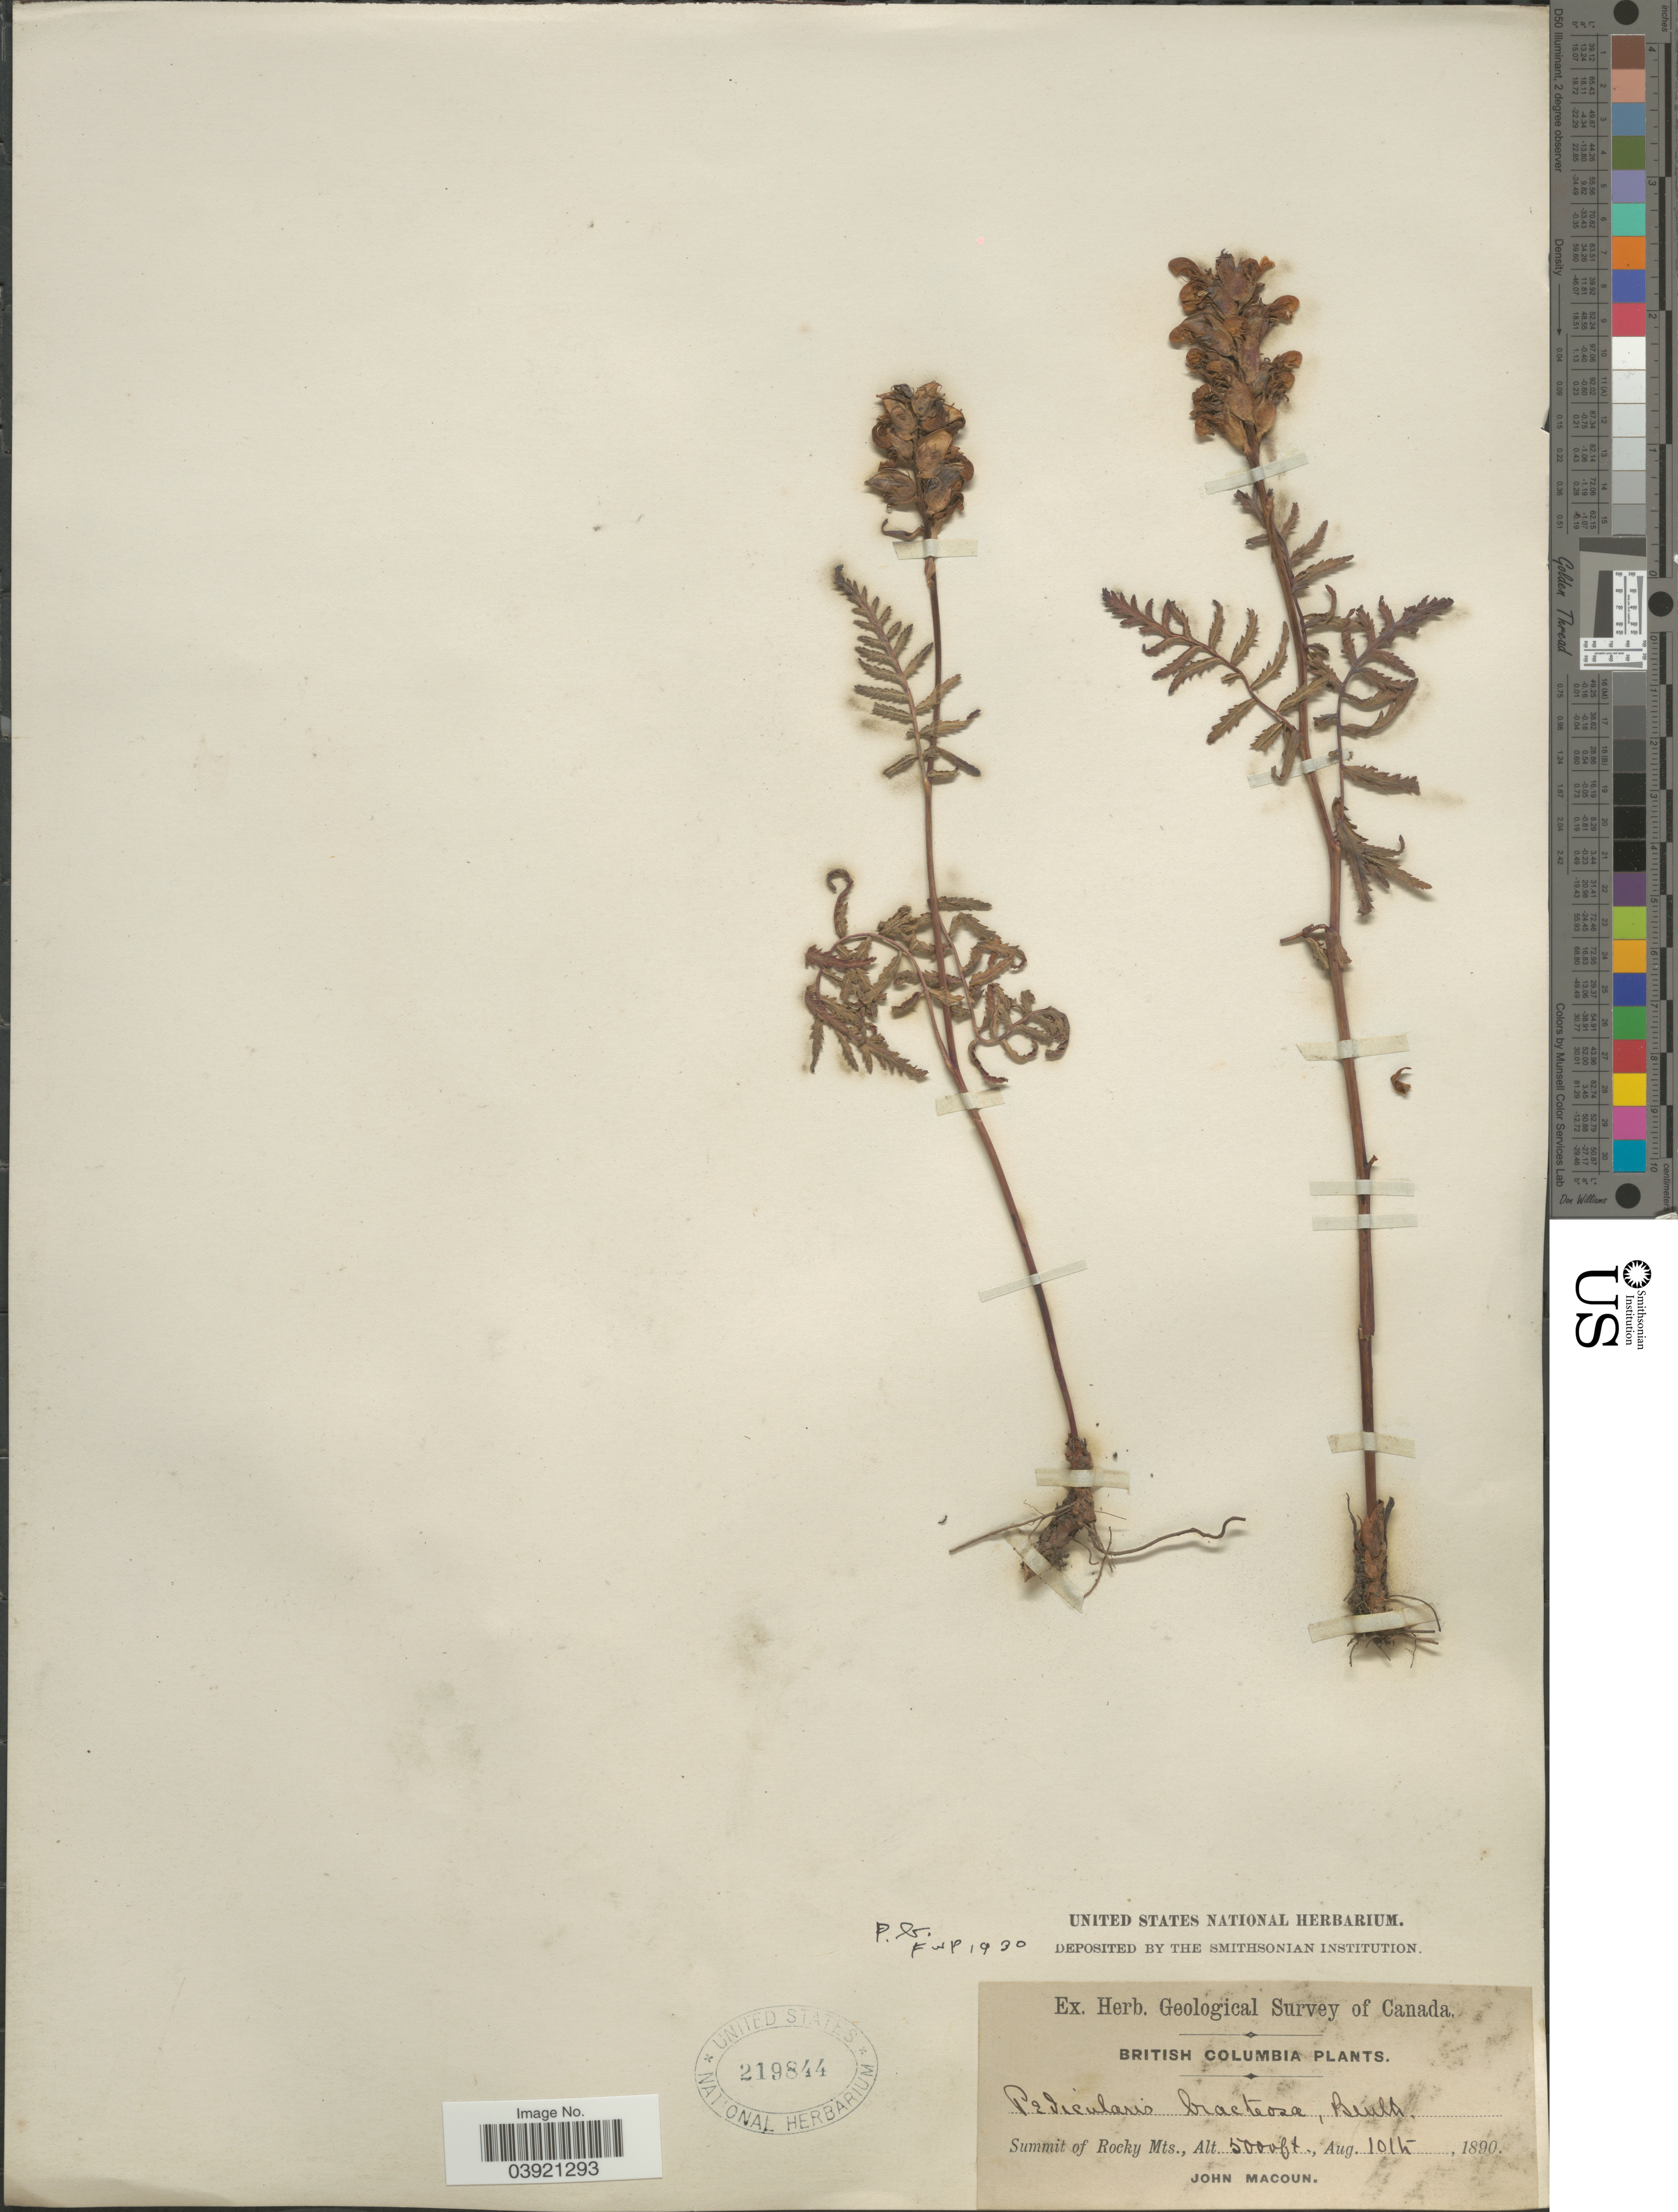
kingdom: Plantae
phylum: Tracheophyta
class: Magnoliopsida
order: Lamiales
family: Orobanchaceae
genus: Pedicularis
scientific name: Pedicularis bracteosa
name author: Benth.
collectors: J. Macoun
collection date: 1890-08-10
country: Canada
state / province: British Columbia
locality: Summit of Rocky Mts.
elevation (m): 1524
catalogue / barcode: US 219844